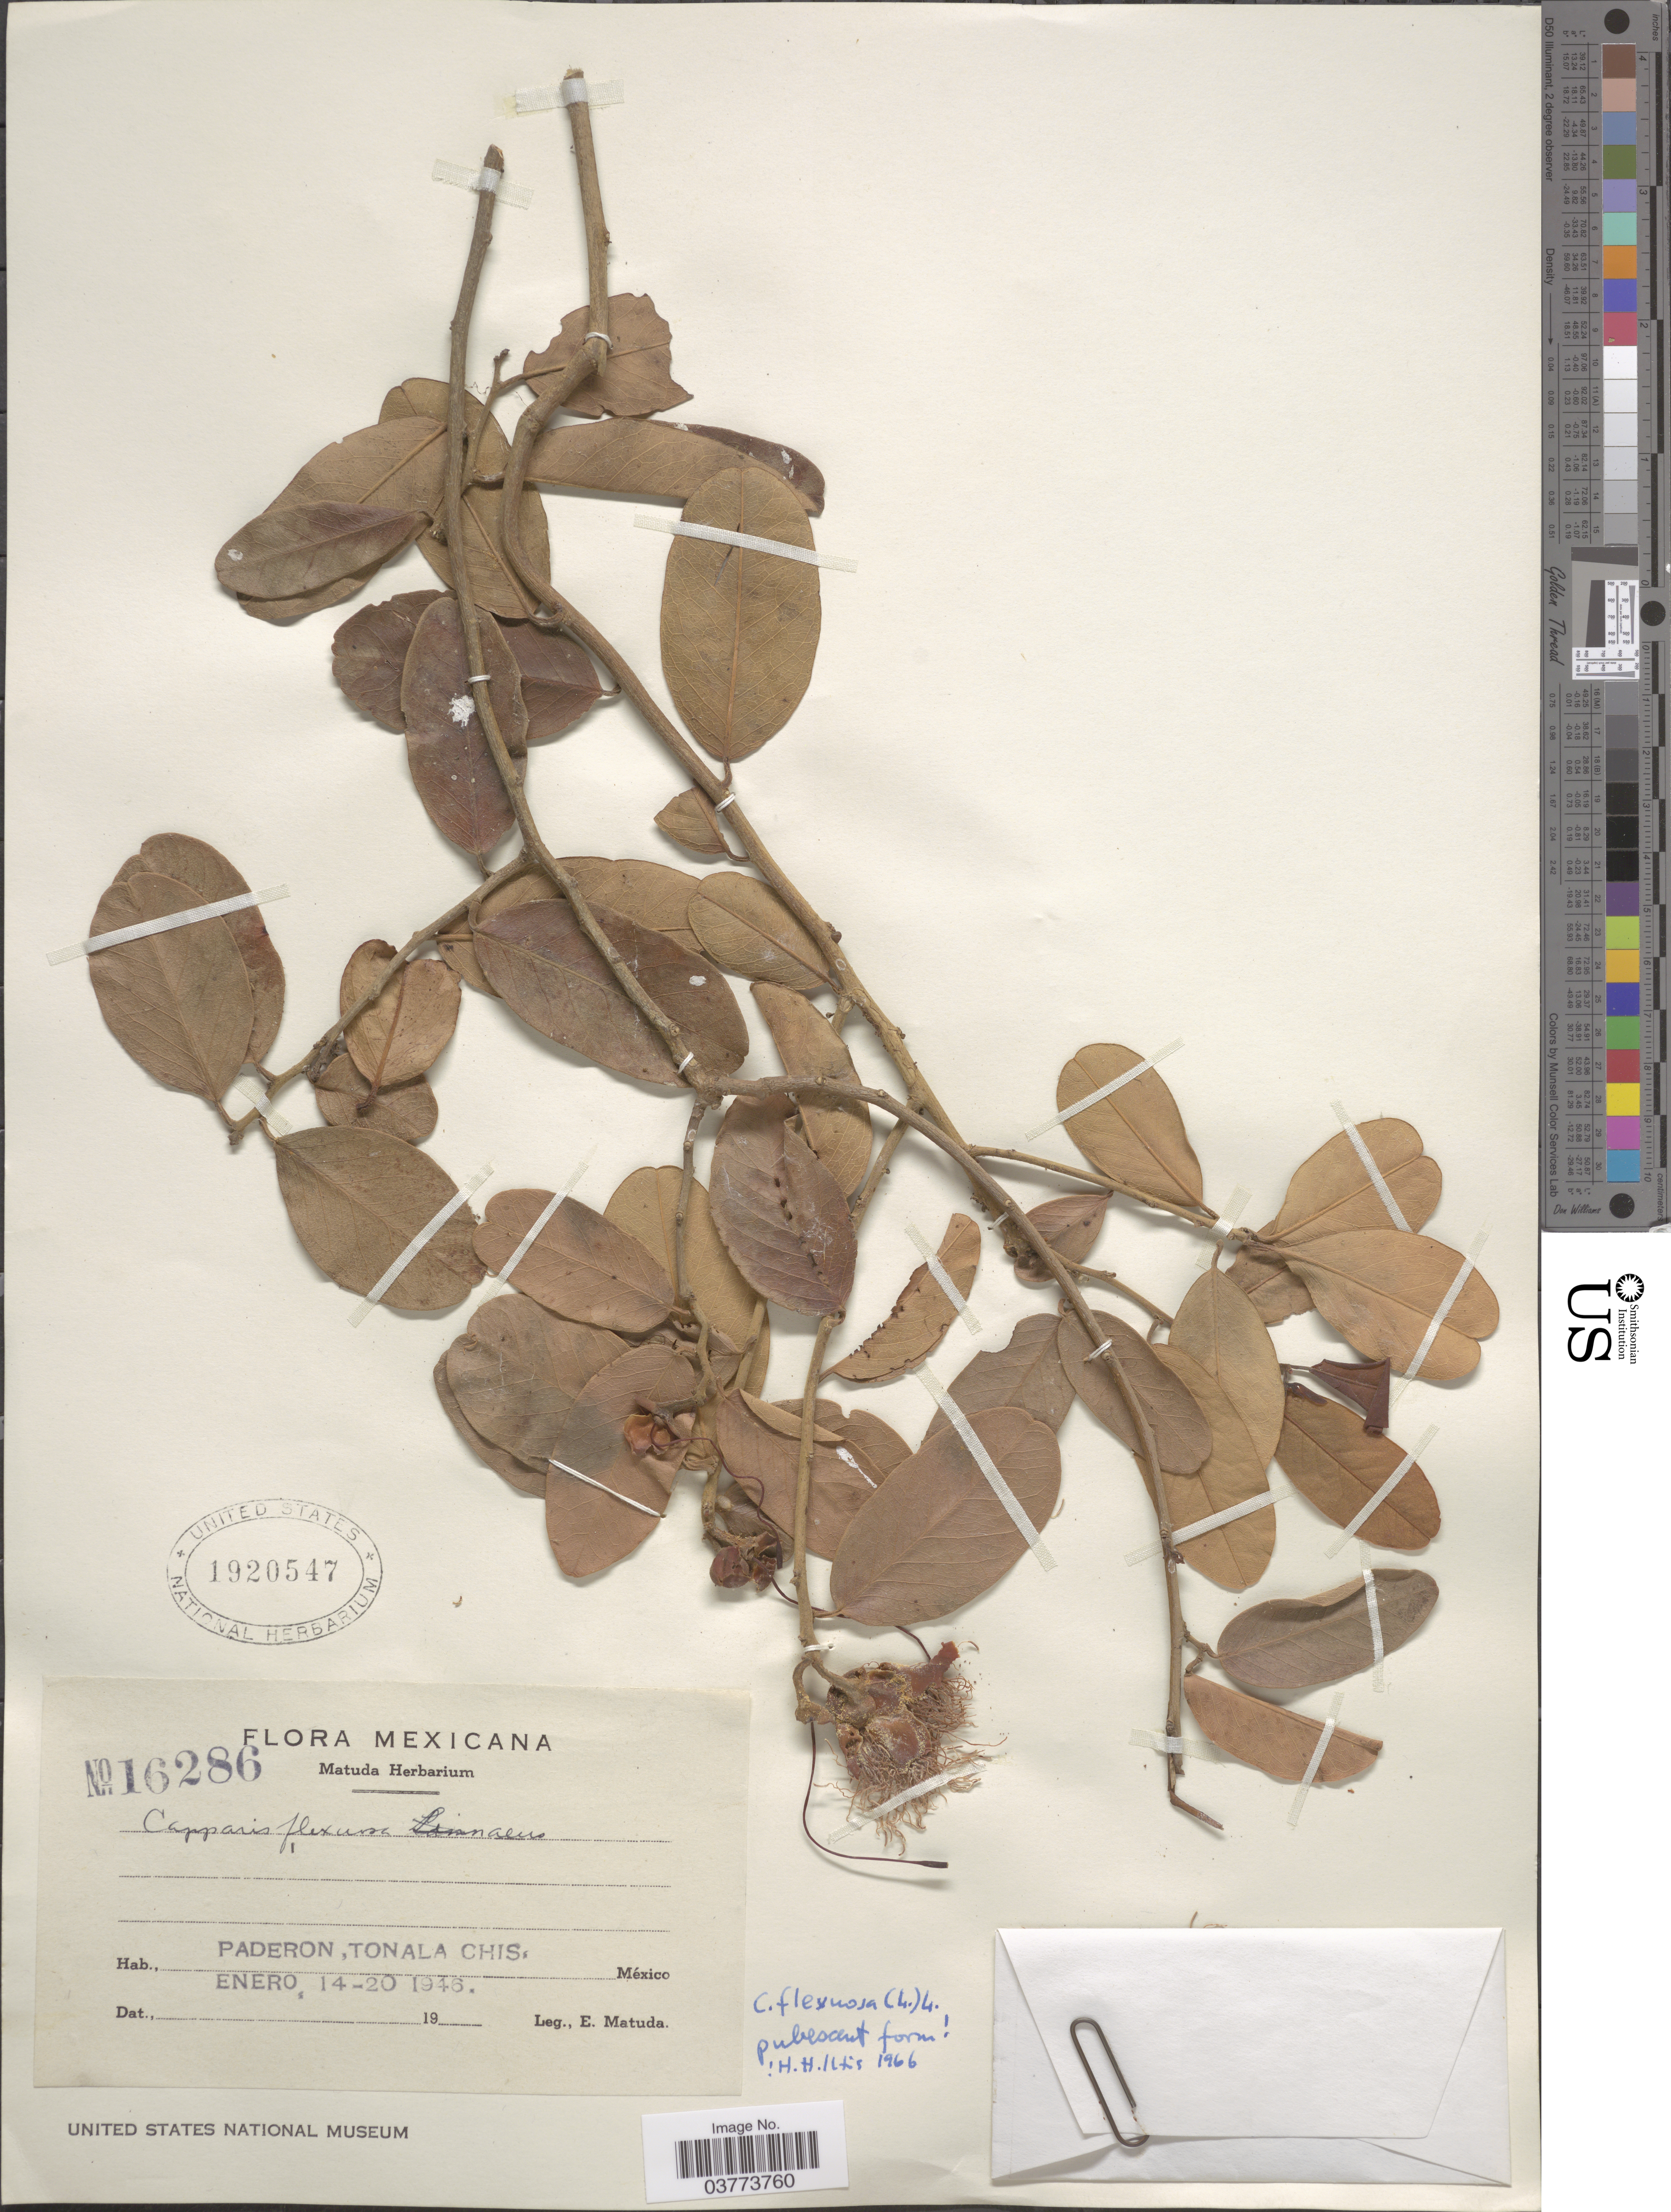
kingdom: Plantae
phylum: Tracheophyta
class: Magnoliopsida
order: Brassicales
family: Capparaceae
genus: Cynophalla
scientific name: Cynophalla flexuosa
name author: (L.) J. Presl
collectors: E. Matuda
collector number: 16286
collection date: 1946-01-14/1946-01-20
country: Mexico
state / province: Chiapas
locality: Paderon, Tonala.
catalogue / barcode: US 1920547